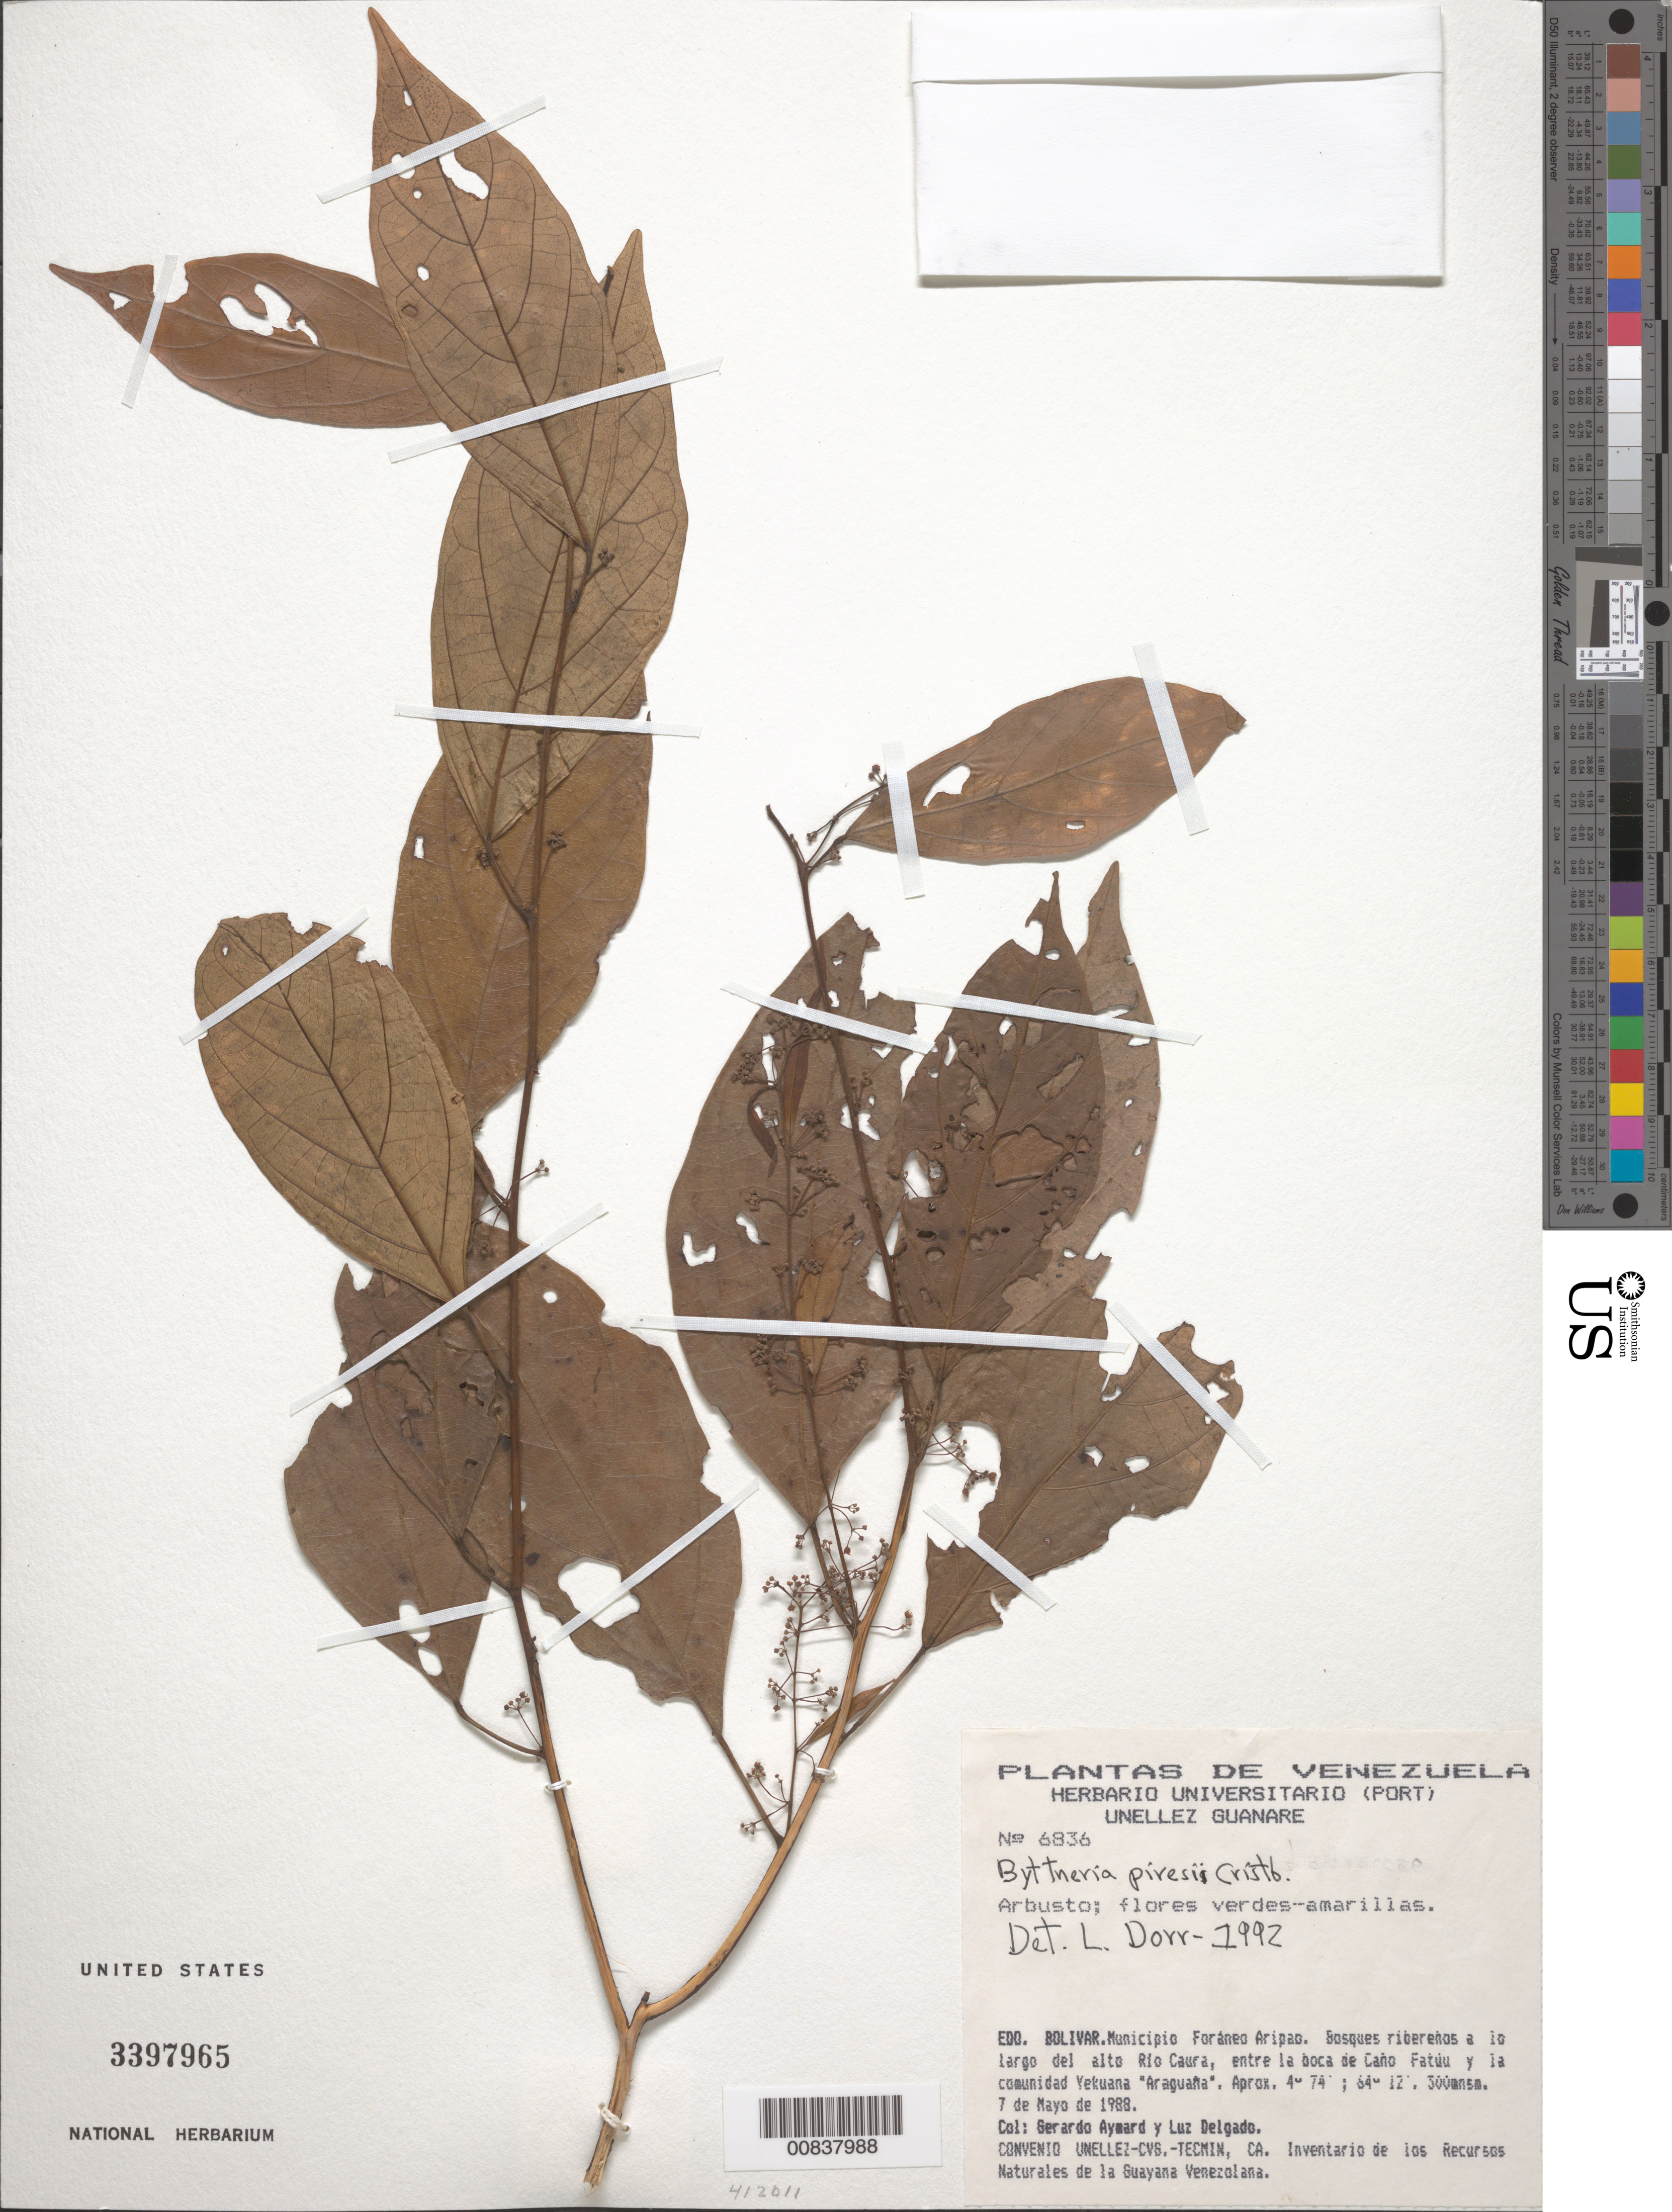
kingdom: Plantae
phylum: Tracheophyta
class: Magnoliopsida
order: Malvales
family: Malvaceae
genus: Byttneria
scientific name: Byttneria piresii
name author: Cristóbal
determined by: Dorr, L. J., (BOT), Smithsonian Institution - National Museum of Natural History (UNITED STATES)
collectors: G. A. Aymard & L. Delgado V.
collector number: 6836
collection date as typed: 7-May-88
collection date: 1988-05-07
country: Venezuela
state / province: Bolívar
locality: Mun. Foraneo Aripao, alto Río Caura, entre la boca de Canño Fatúu y la comunidad Yekuana "Araguana"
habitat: Bosques riberenos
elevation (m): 300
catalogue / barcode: US 3397965